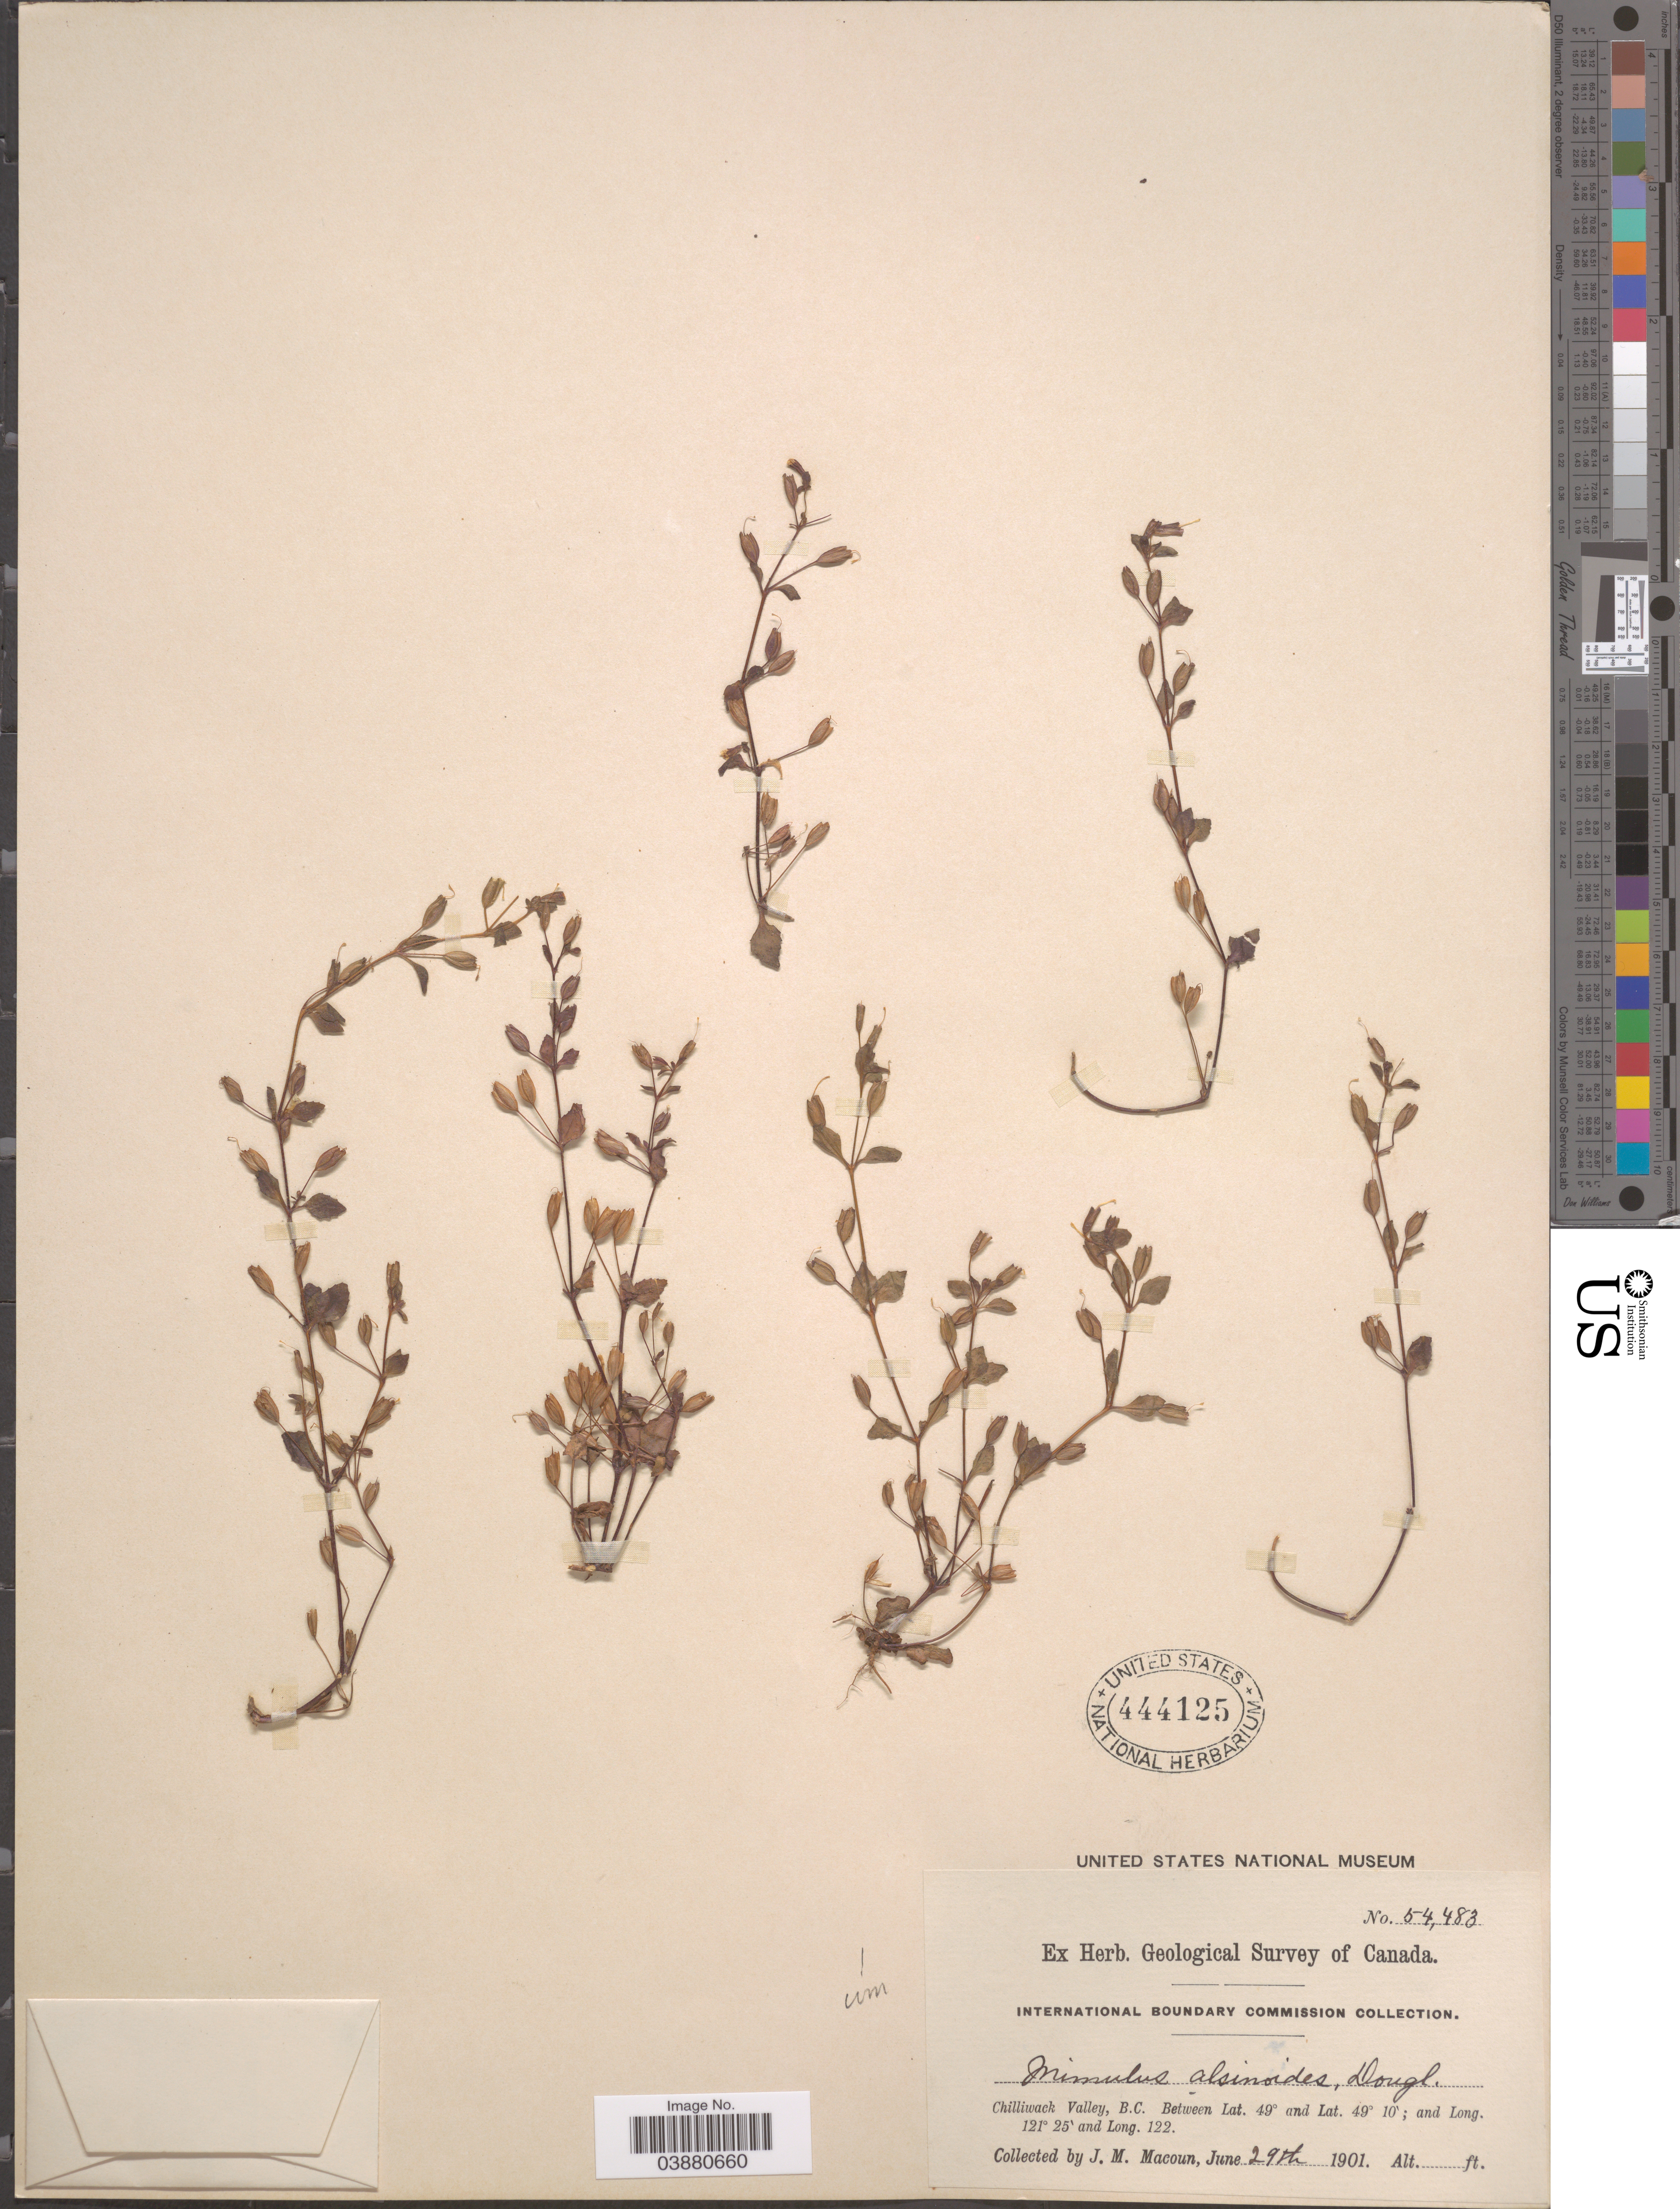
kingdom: Plantae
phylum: Tracheophyta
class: Magnoliopsida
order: Lamiales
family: Phrymaceae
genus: Mimulus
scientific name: Mimulus alsinoides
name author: Douglas ex Benth.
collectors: J. M. Macoun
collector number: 54483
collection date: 1901-06-29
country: Canada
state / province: British Columbia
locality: Chilliwack Valley.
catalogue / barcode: US 444125